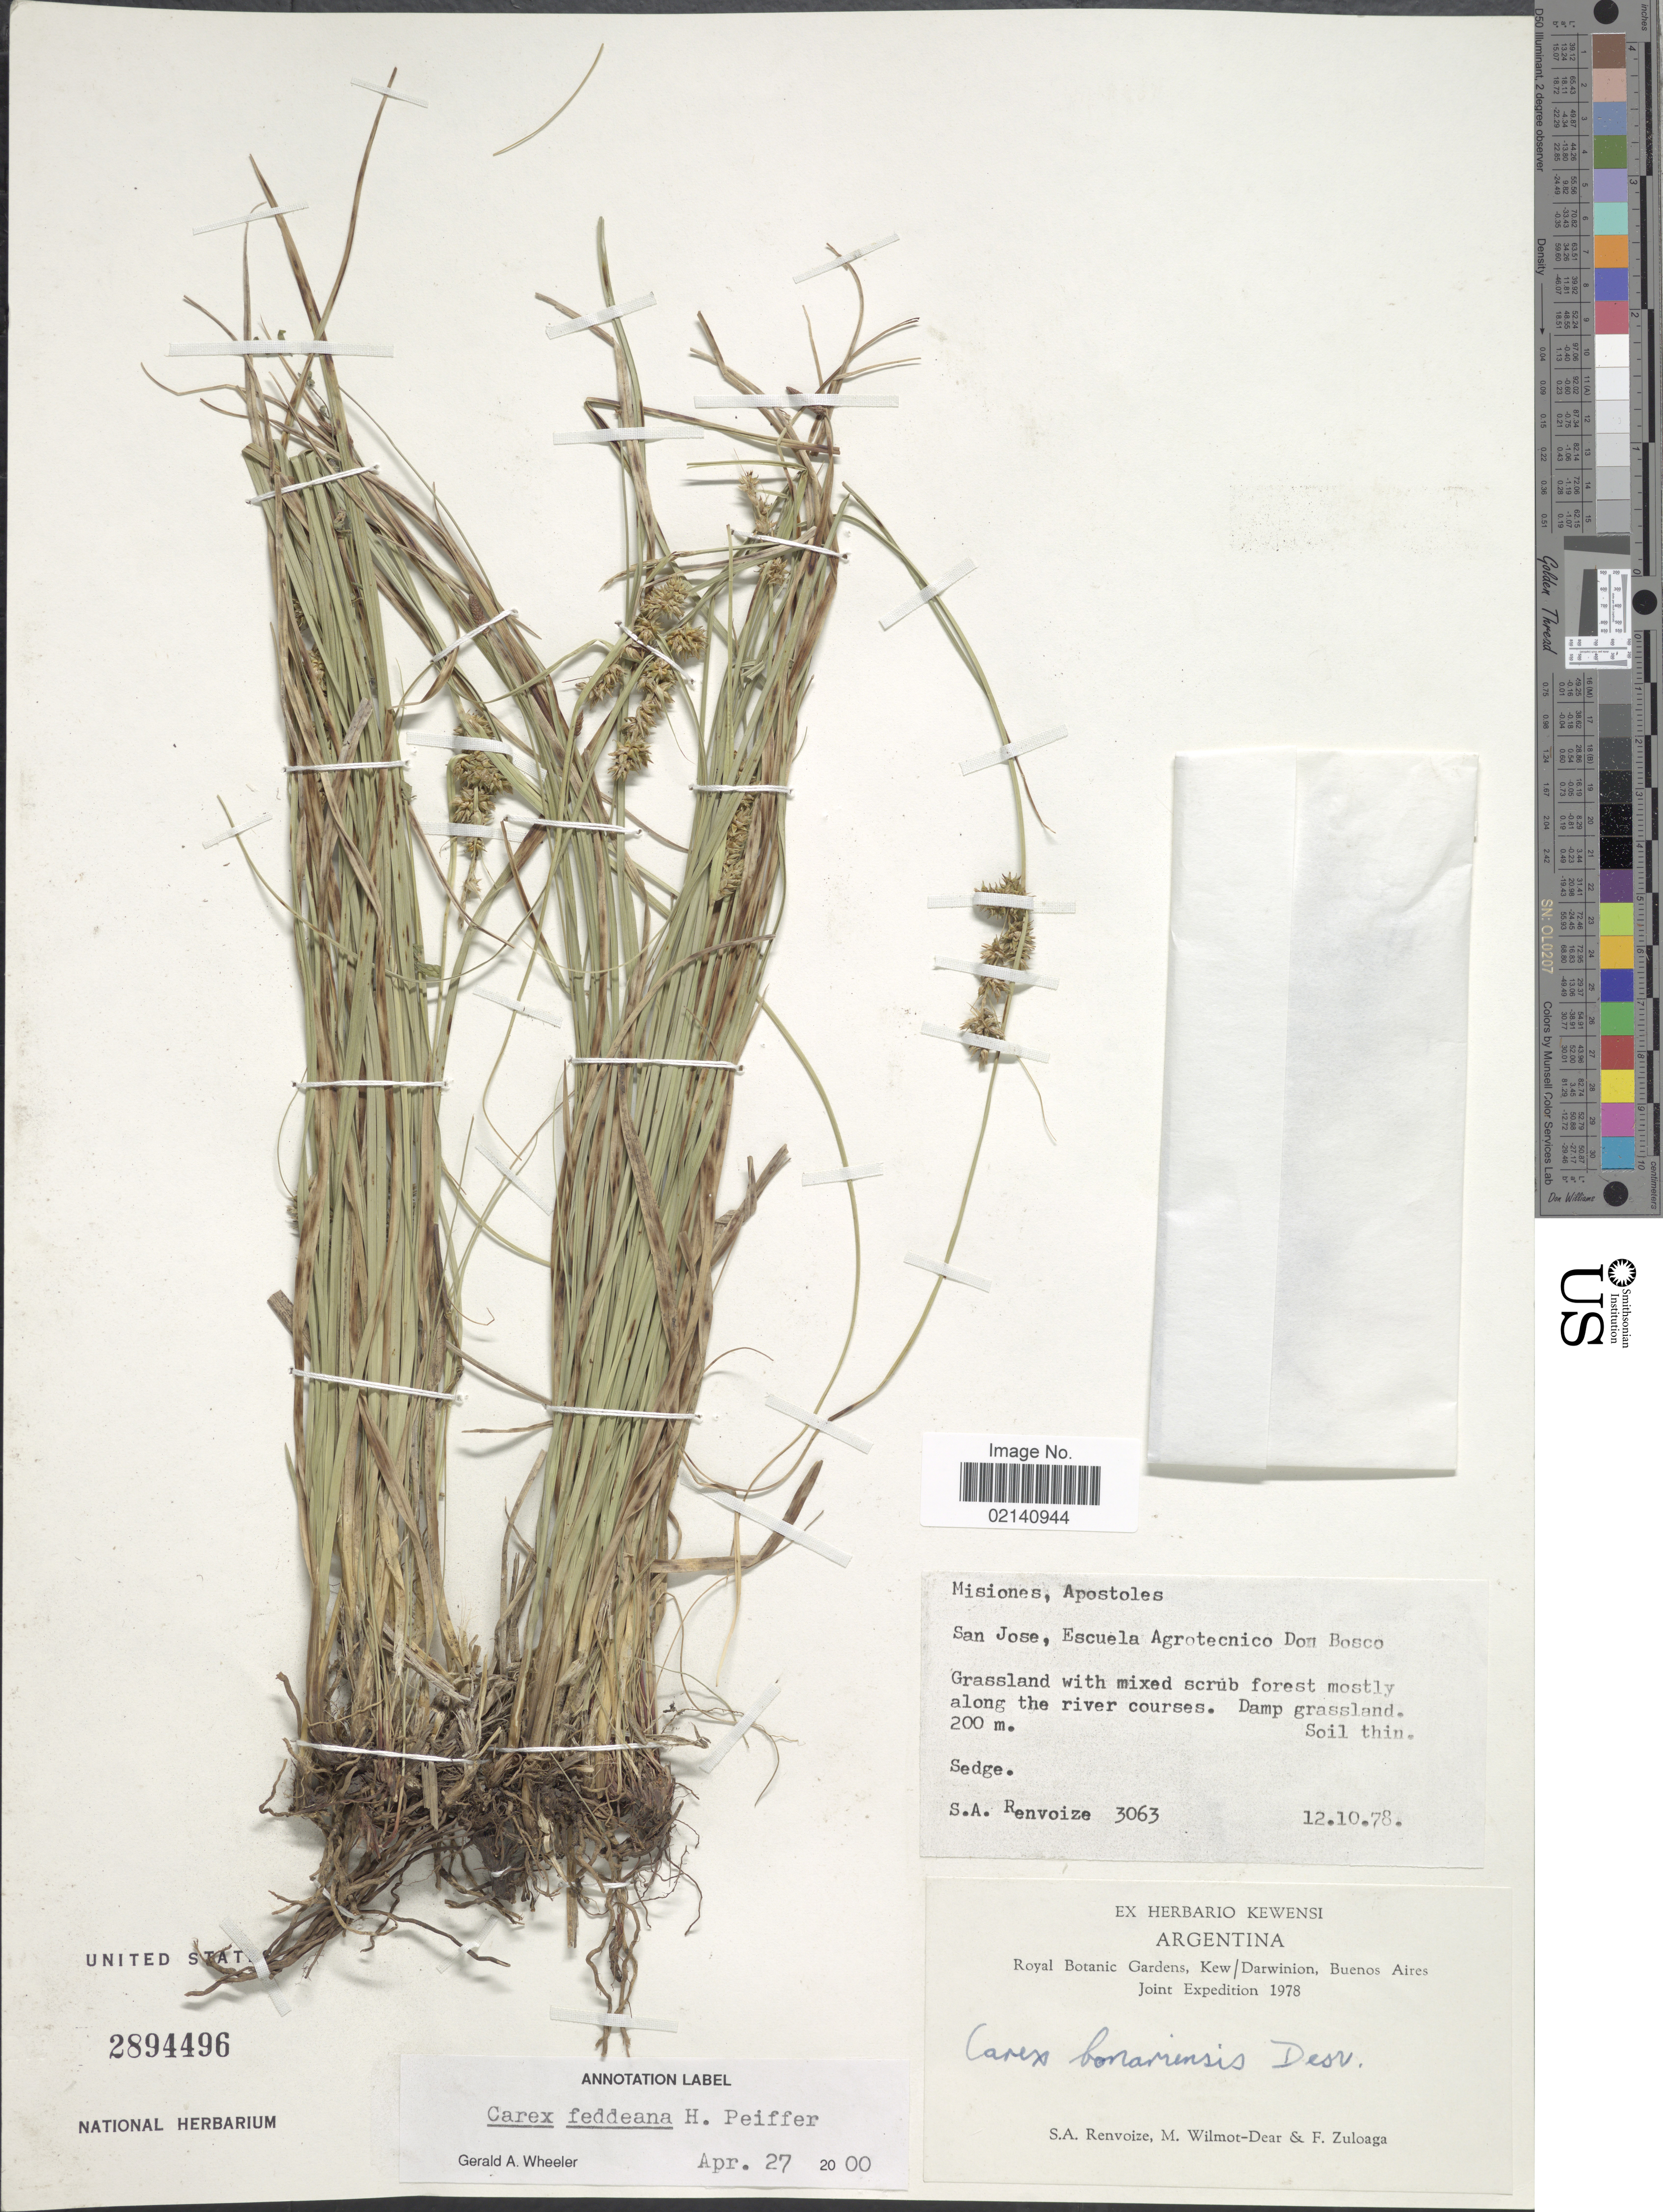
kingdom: Plantae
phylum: Tracheophyta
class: Liliopsida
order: Poales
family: Cyperaceae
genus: Carex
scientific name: Carex feddeana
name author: H. Pfeiff.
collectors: S. A. Renvoize, M. Wilmot-Dear & F. Zuloaga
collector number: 3063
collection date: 1978-10-12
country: Argentina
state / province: Misiones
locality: Apostoles, San Jose, Escuela Agrotecnico Don Bosco, along the river courses, damp grassland, Buenos Aires Joint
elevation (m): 200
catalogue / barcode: US 2894496